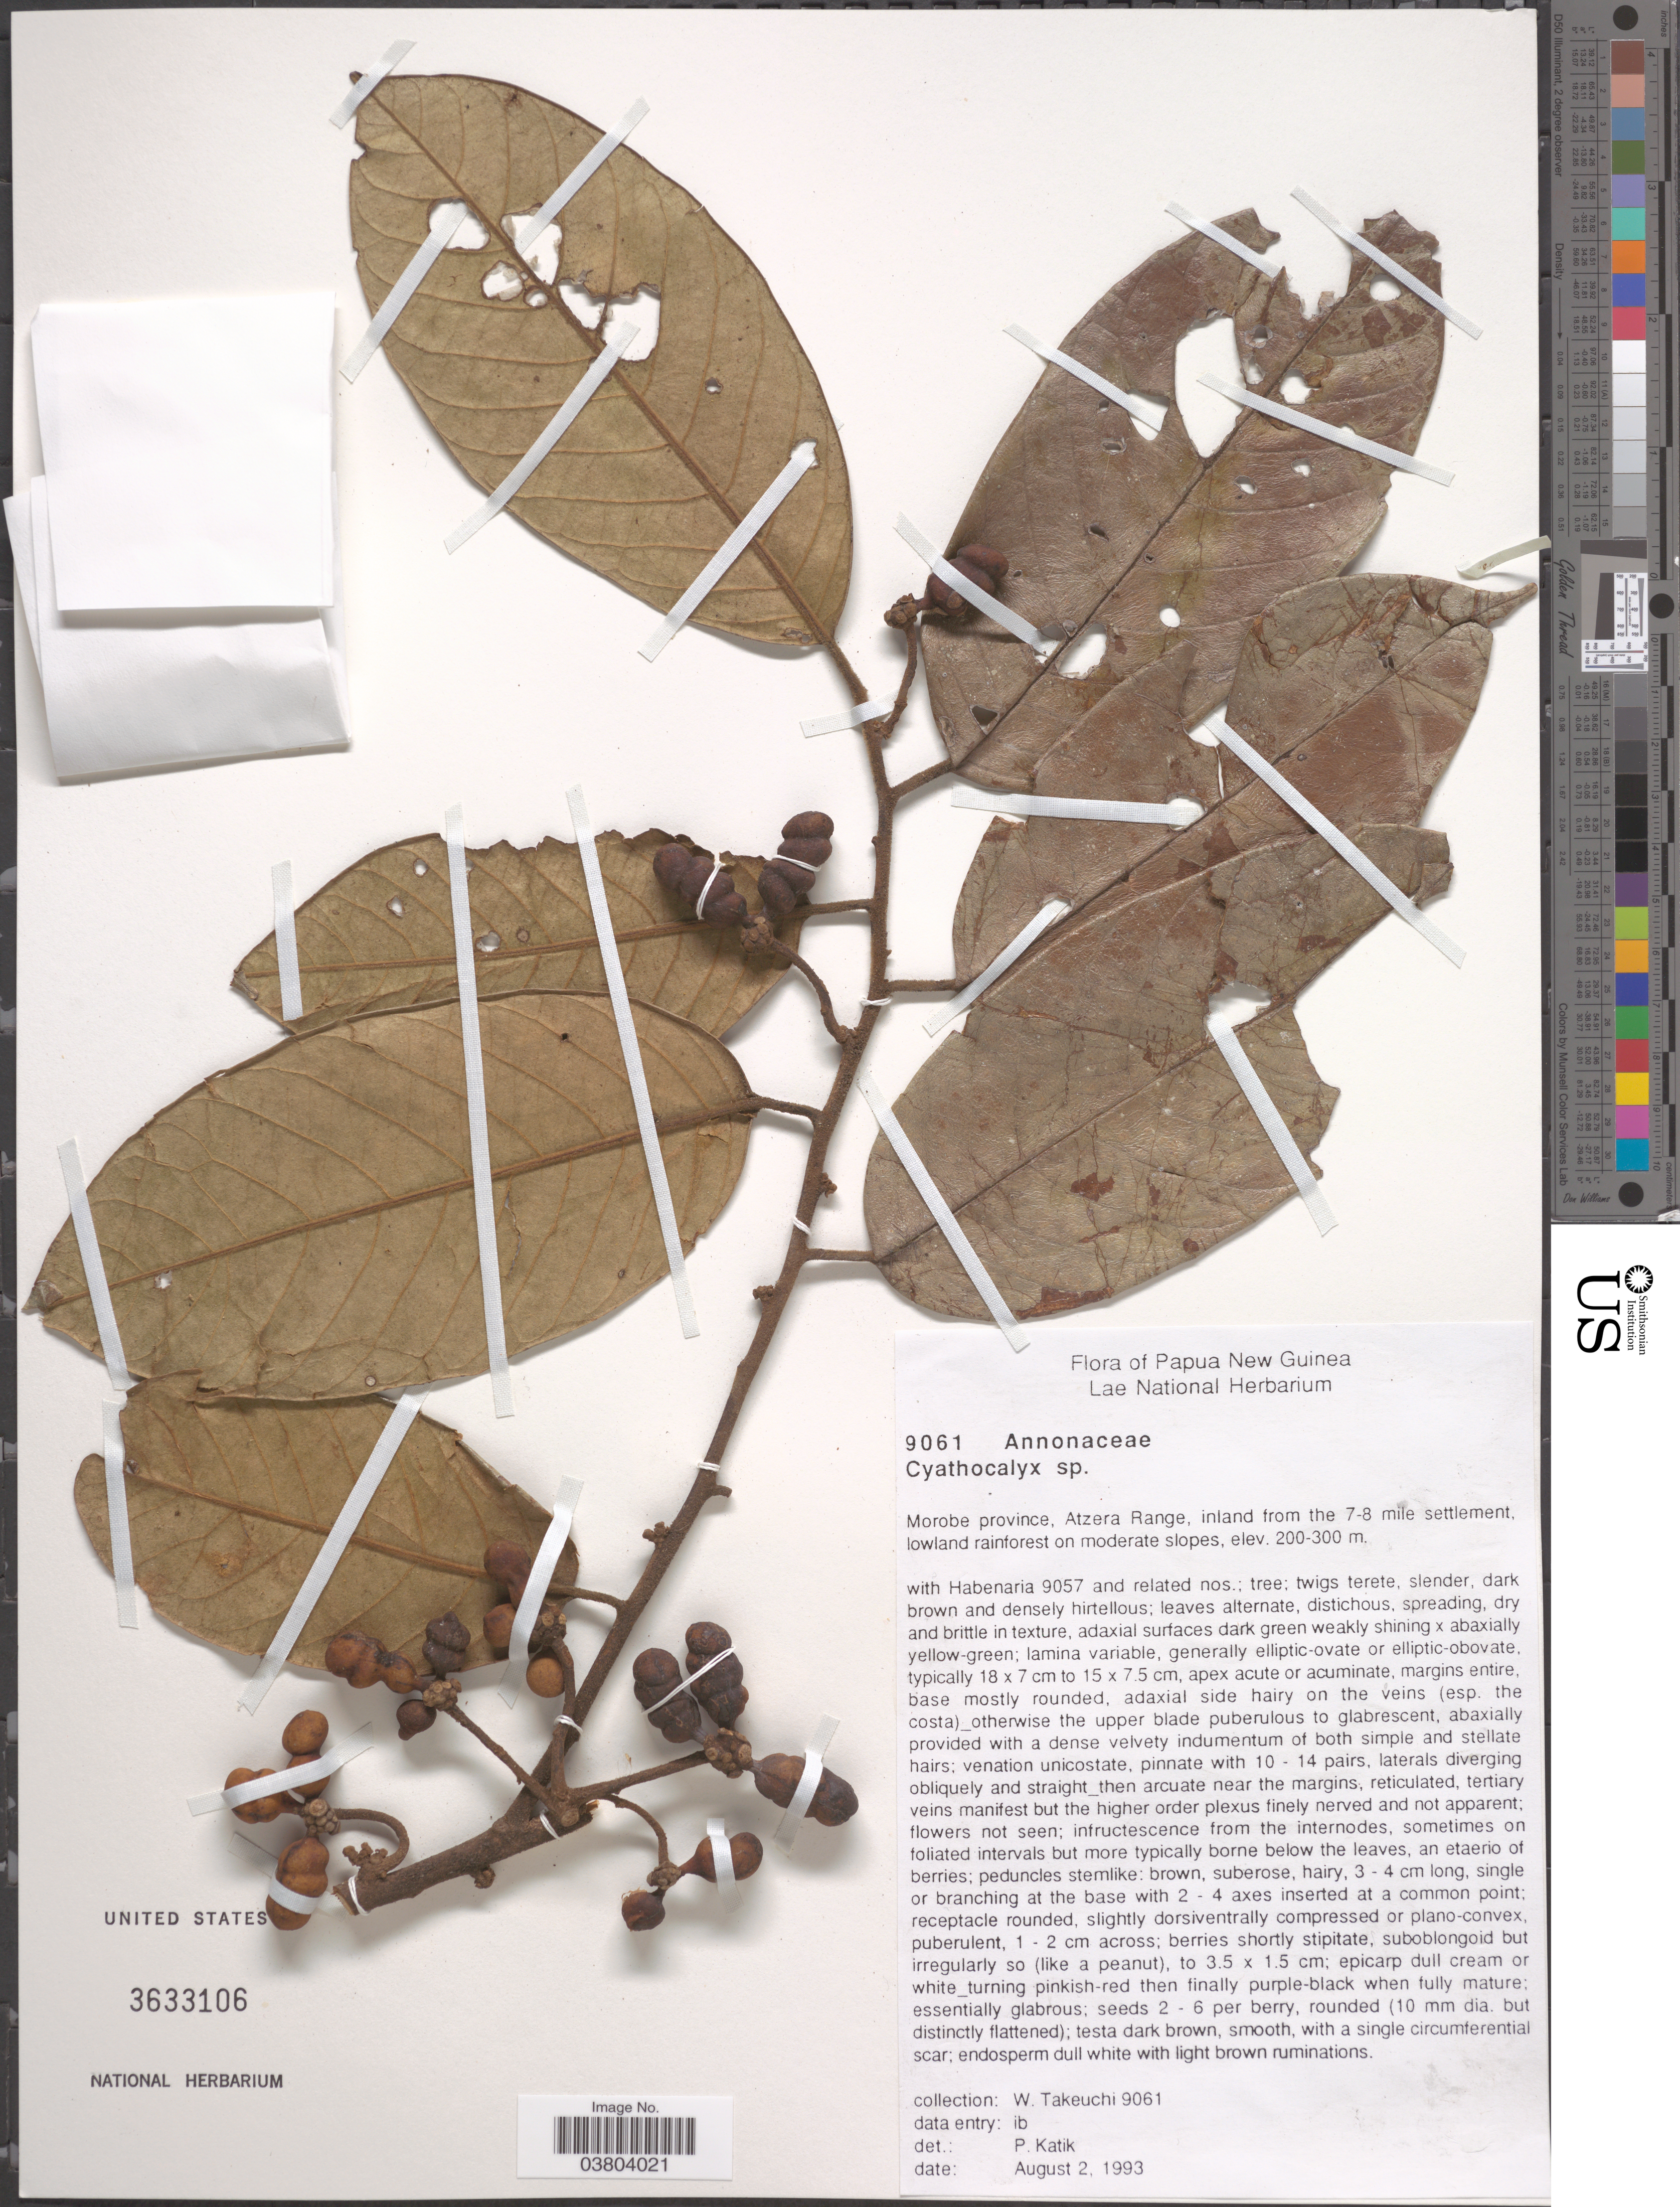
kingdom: Plantae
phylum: Tracheophyta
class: Magnoliopsida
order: Magnoliales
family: Annonaceae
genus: Cyathocalyx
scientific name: Cyathocalyx sp.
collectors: W. Takeuchi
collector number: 9061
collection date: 1993-08-02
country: Papua New Guinea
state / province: Morobe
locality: Papua New Guinea. Atzera Range, inland from the 7-8 mile settlement, lowland rainforest on moderate slopes.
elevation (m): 200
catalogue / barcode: US 3633106